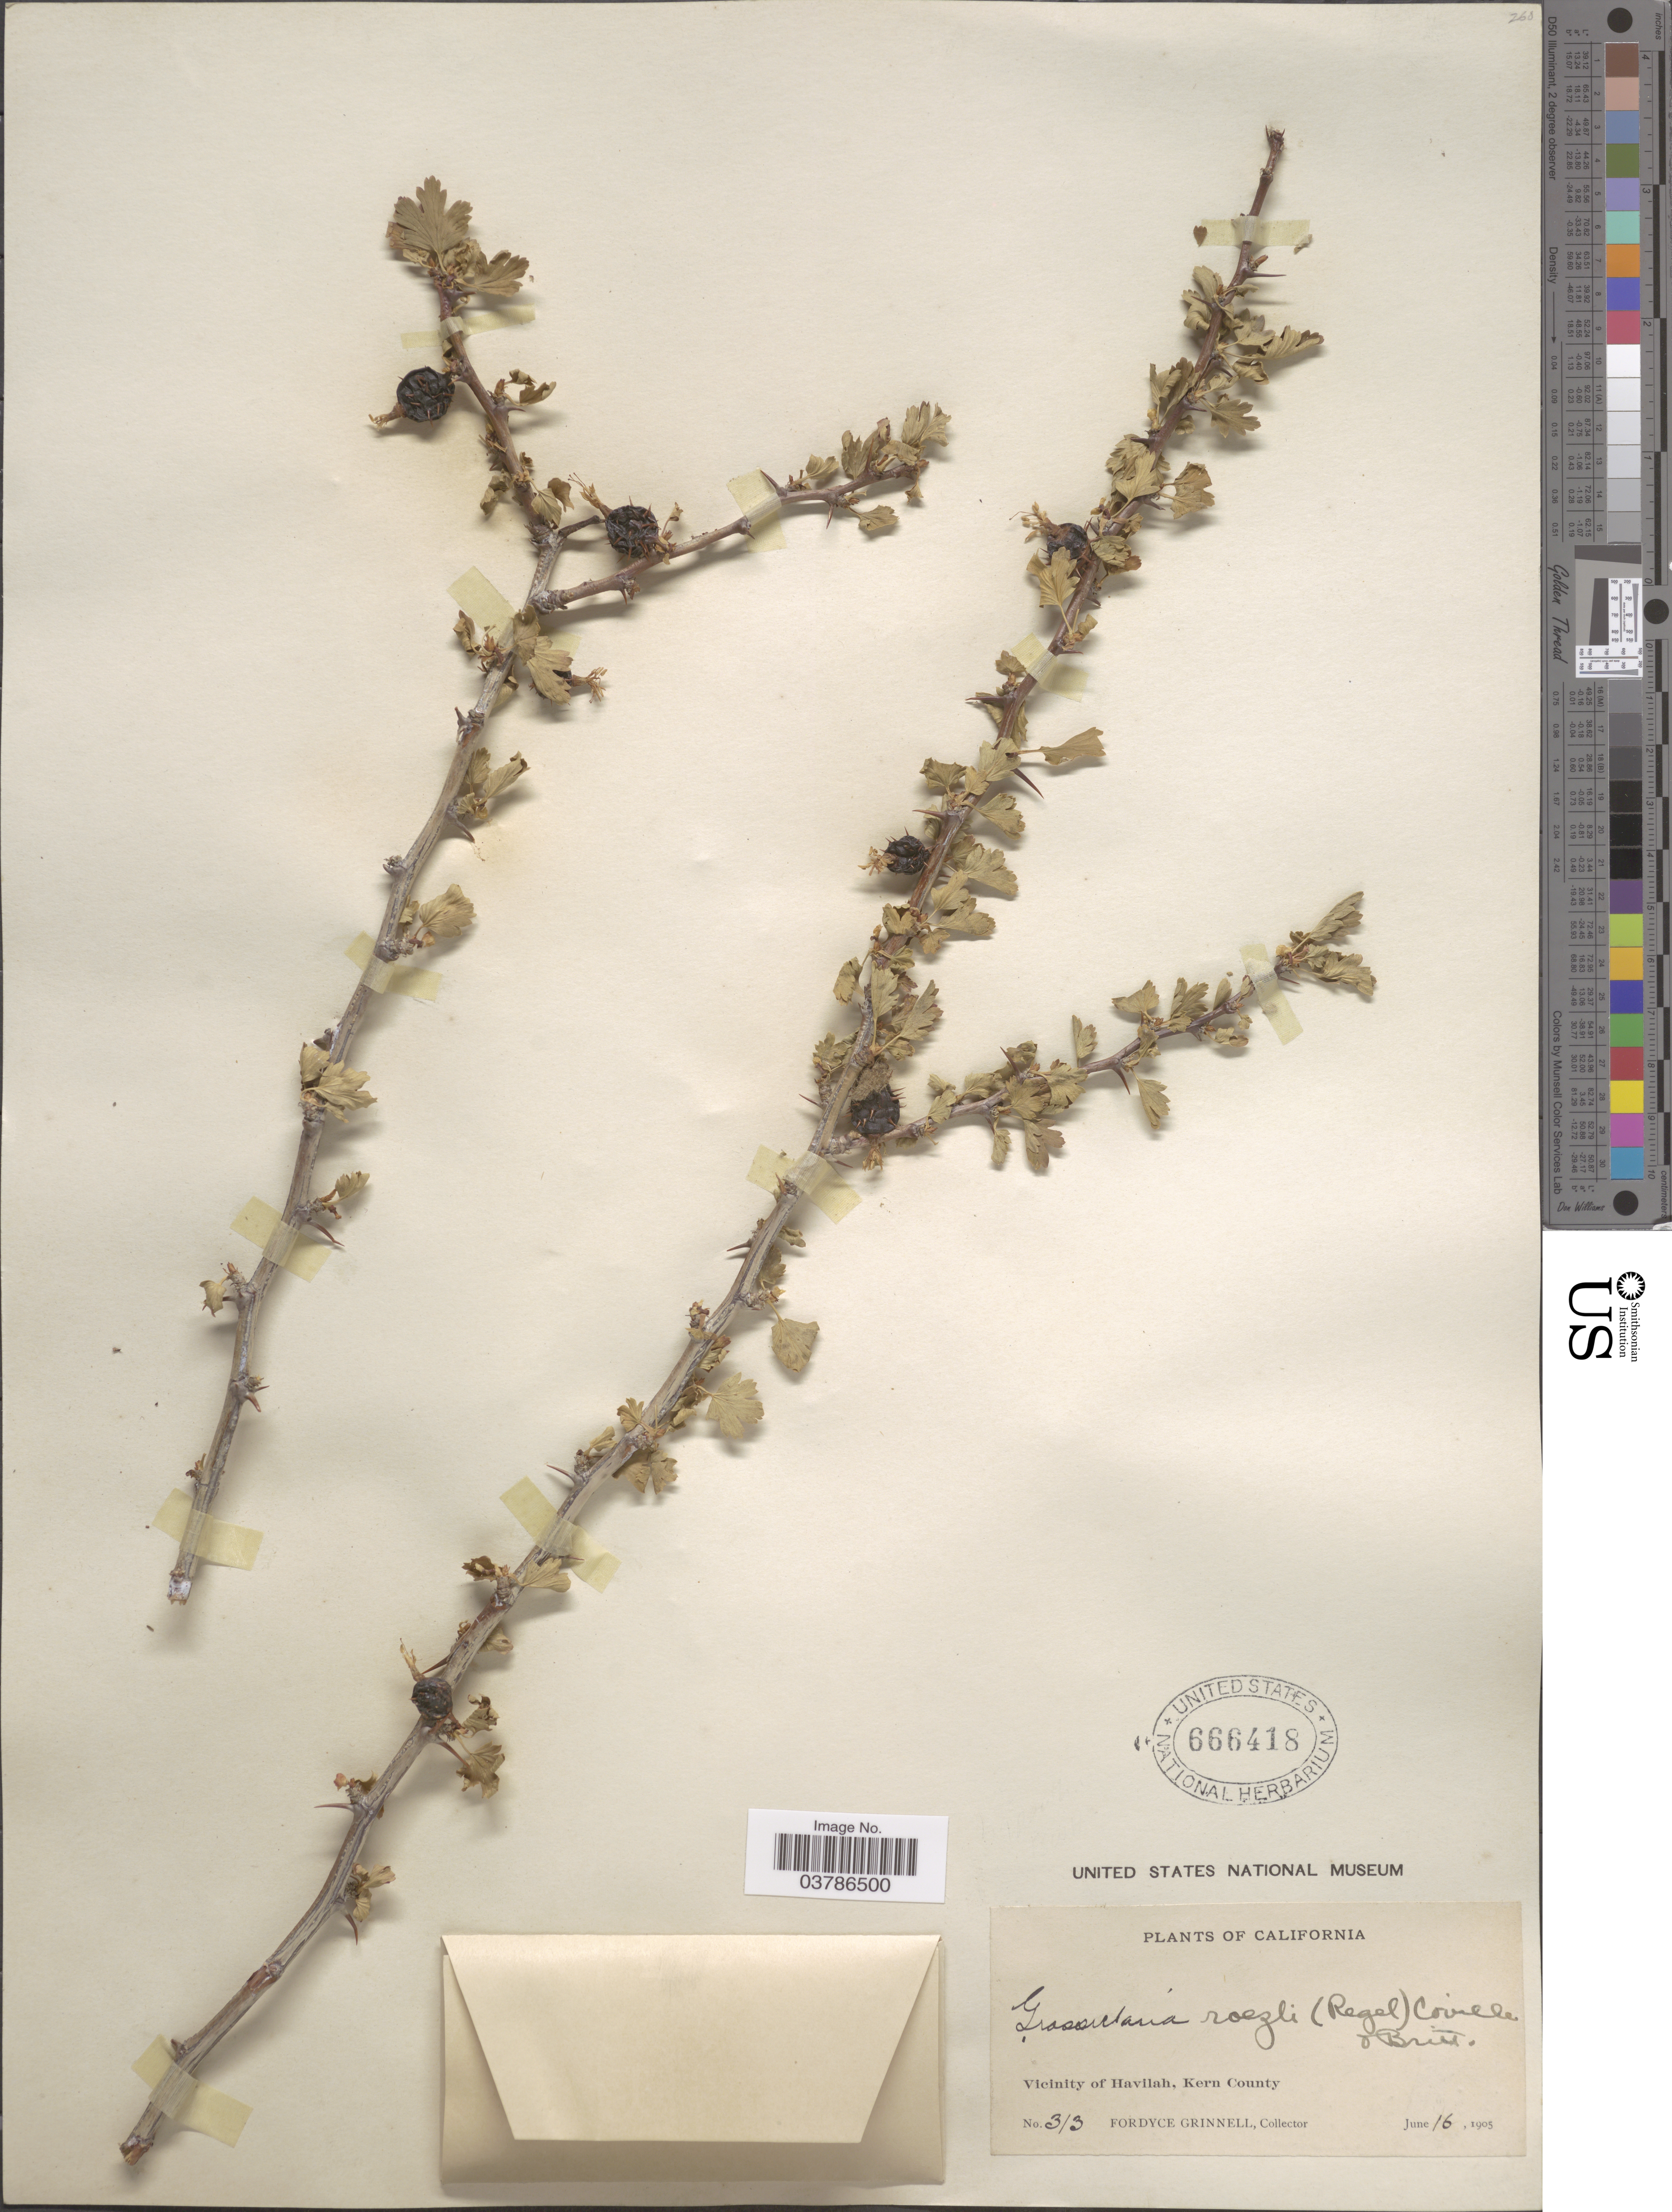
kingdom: Plantae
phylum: Tracheophyta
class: Magnoliopsida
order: Saxifragales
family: Grossulariaceae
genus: Ribes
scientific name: Ribes roezlii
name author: Regel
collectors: F. Grinnell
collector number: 313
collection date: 1905-06-16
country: United States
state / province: California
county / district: Kern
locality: Vicinity of Havilah, Kern County.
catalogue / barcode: US 666418